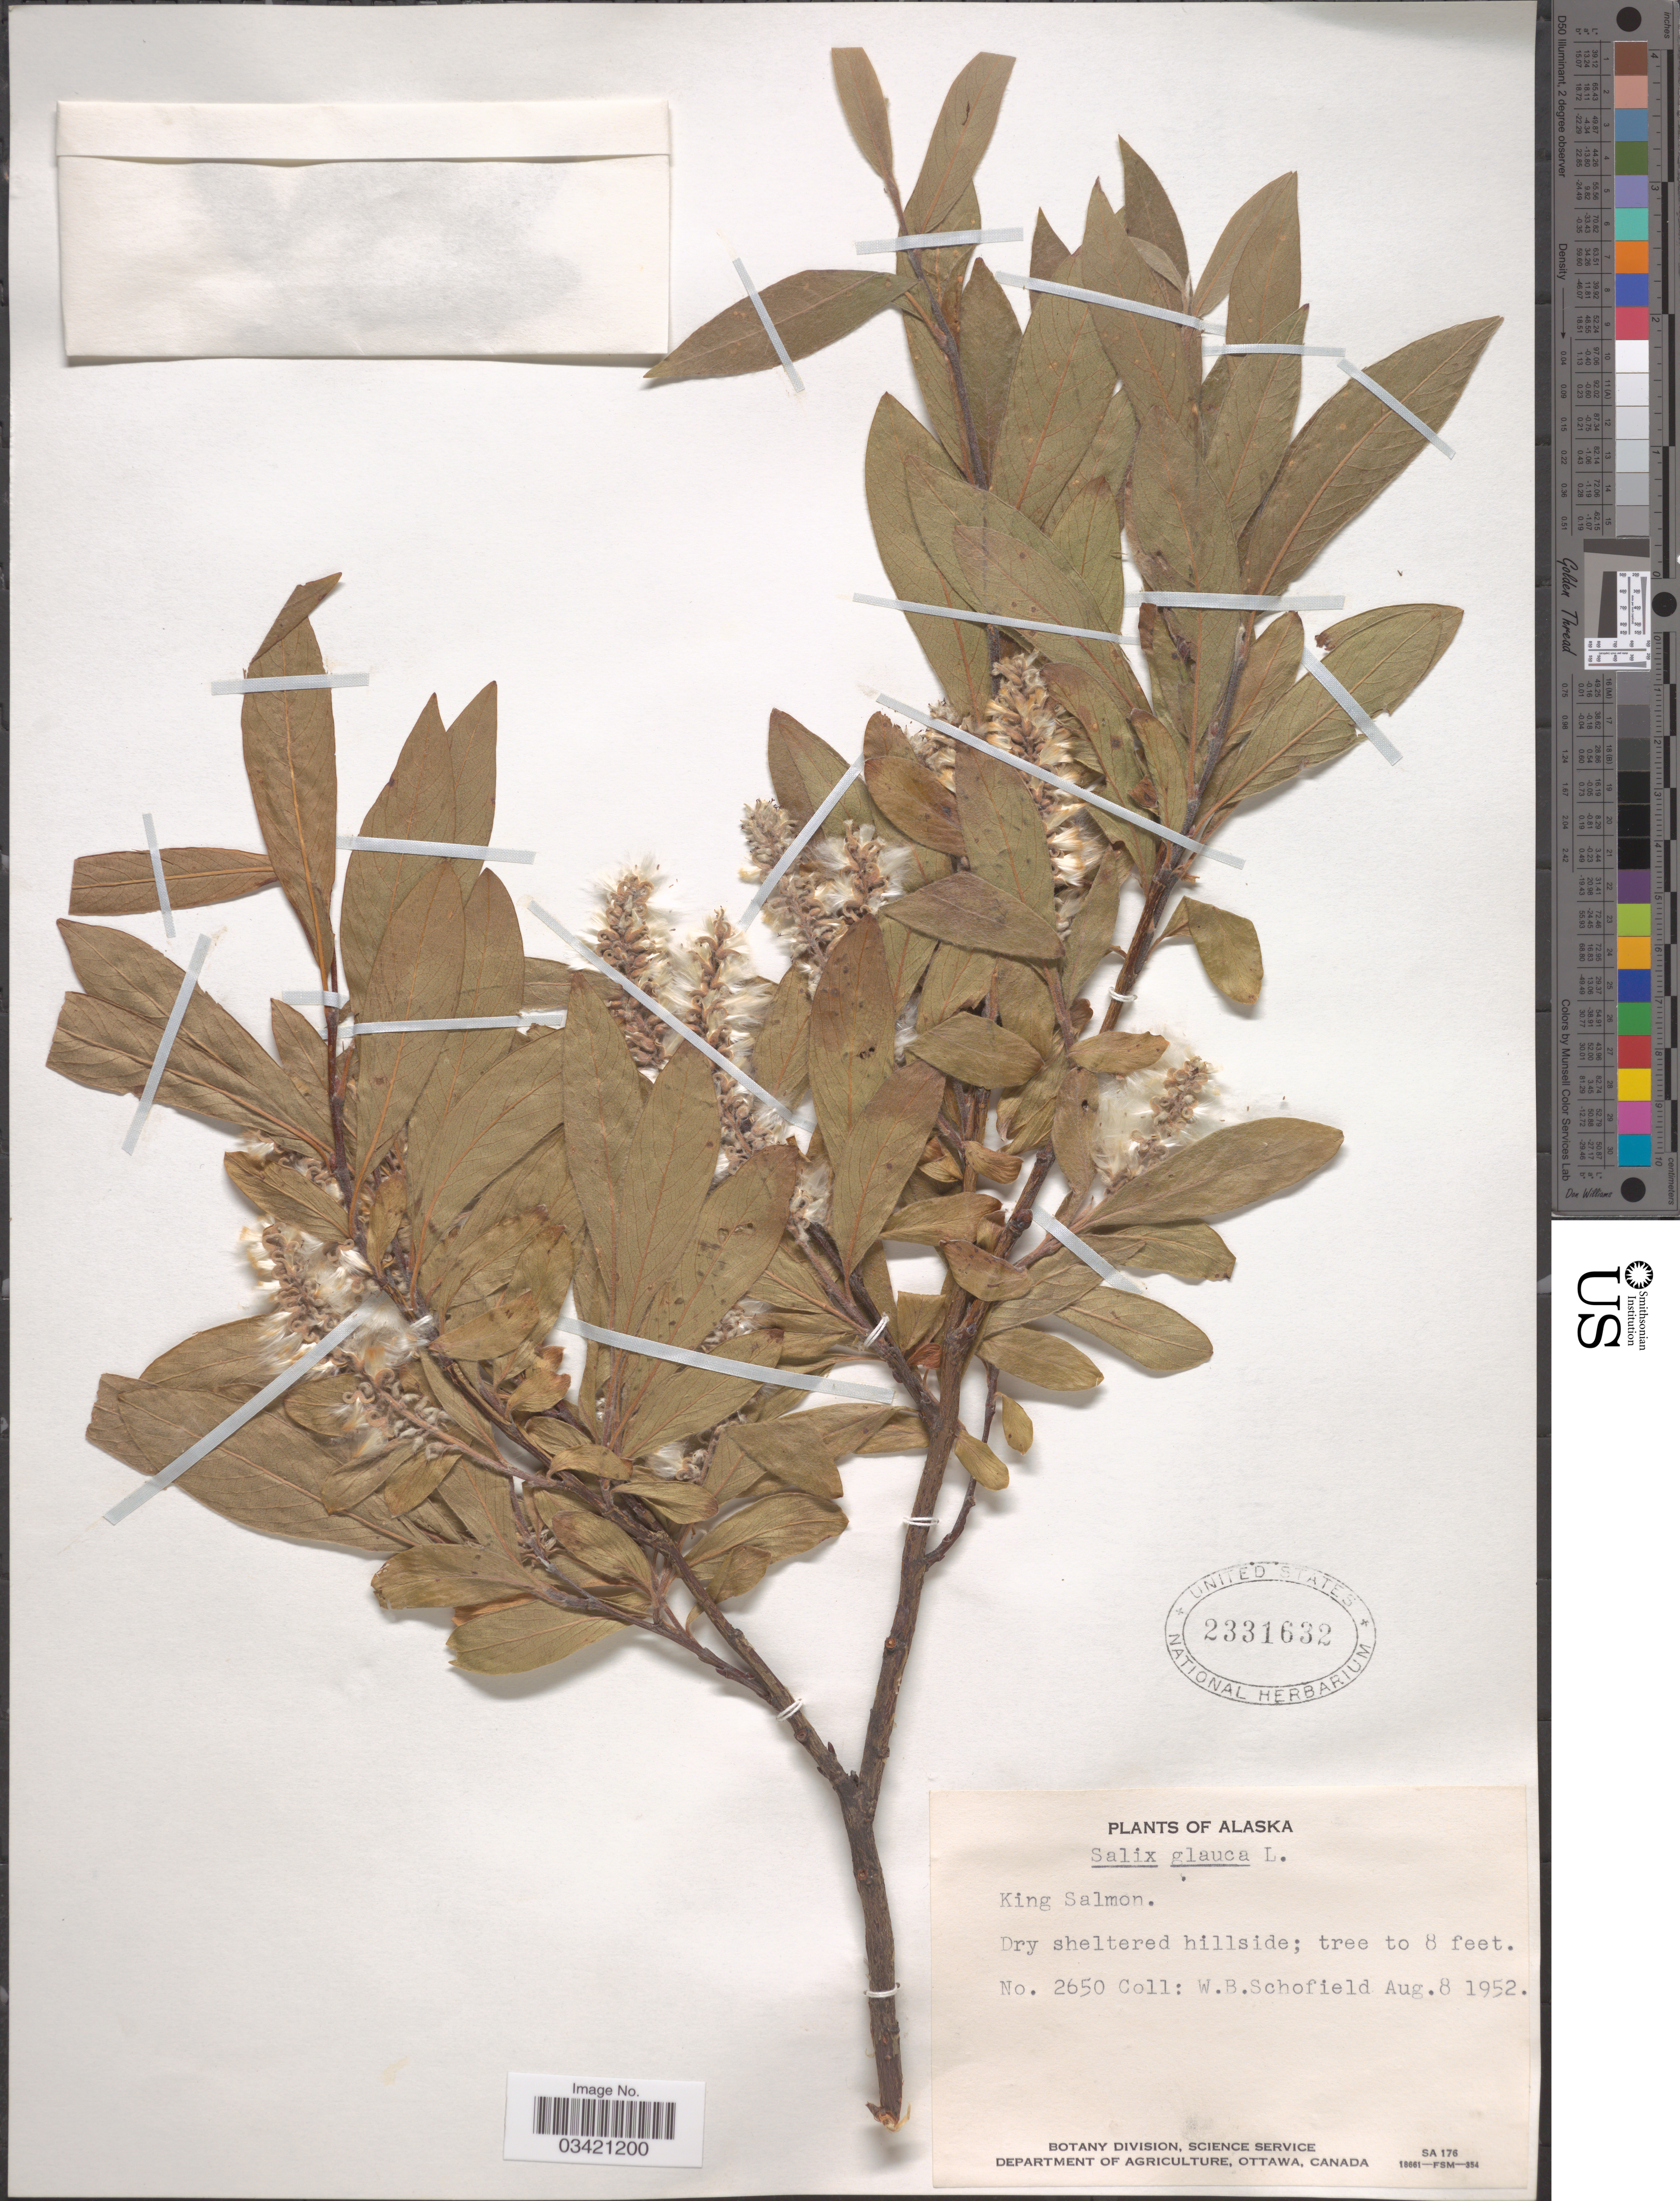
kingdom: Plantae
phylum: Tracheophyta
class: Magnoliopsida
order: Malpighiales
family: Salicaceae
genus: Salix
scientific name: Salix glauca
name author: L.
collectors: W. Schofield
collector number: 2650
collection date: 1952-08-08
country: United States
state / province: Alaska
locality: King Salmon.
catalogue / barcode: US 2331632